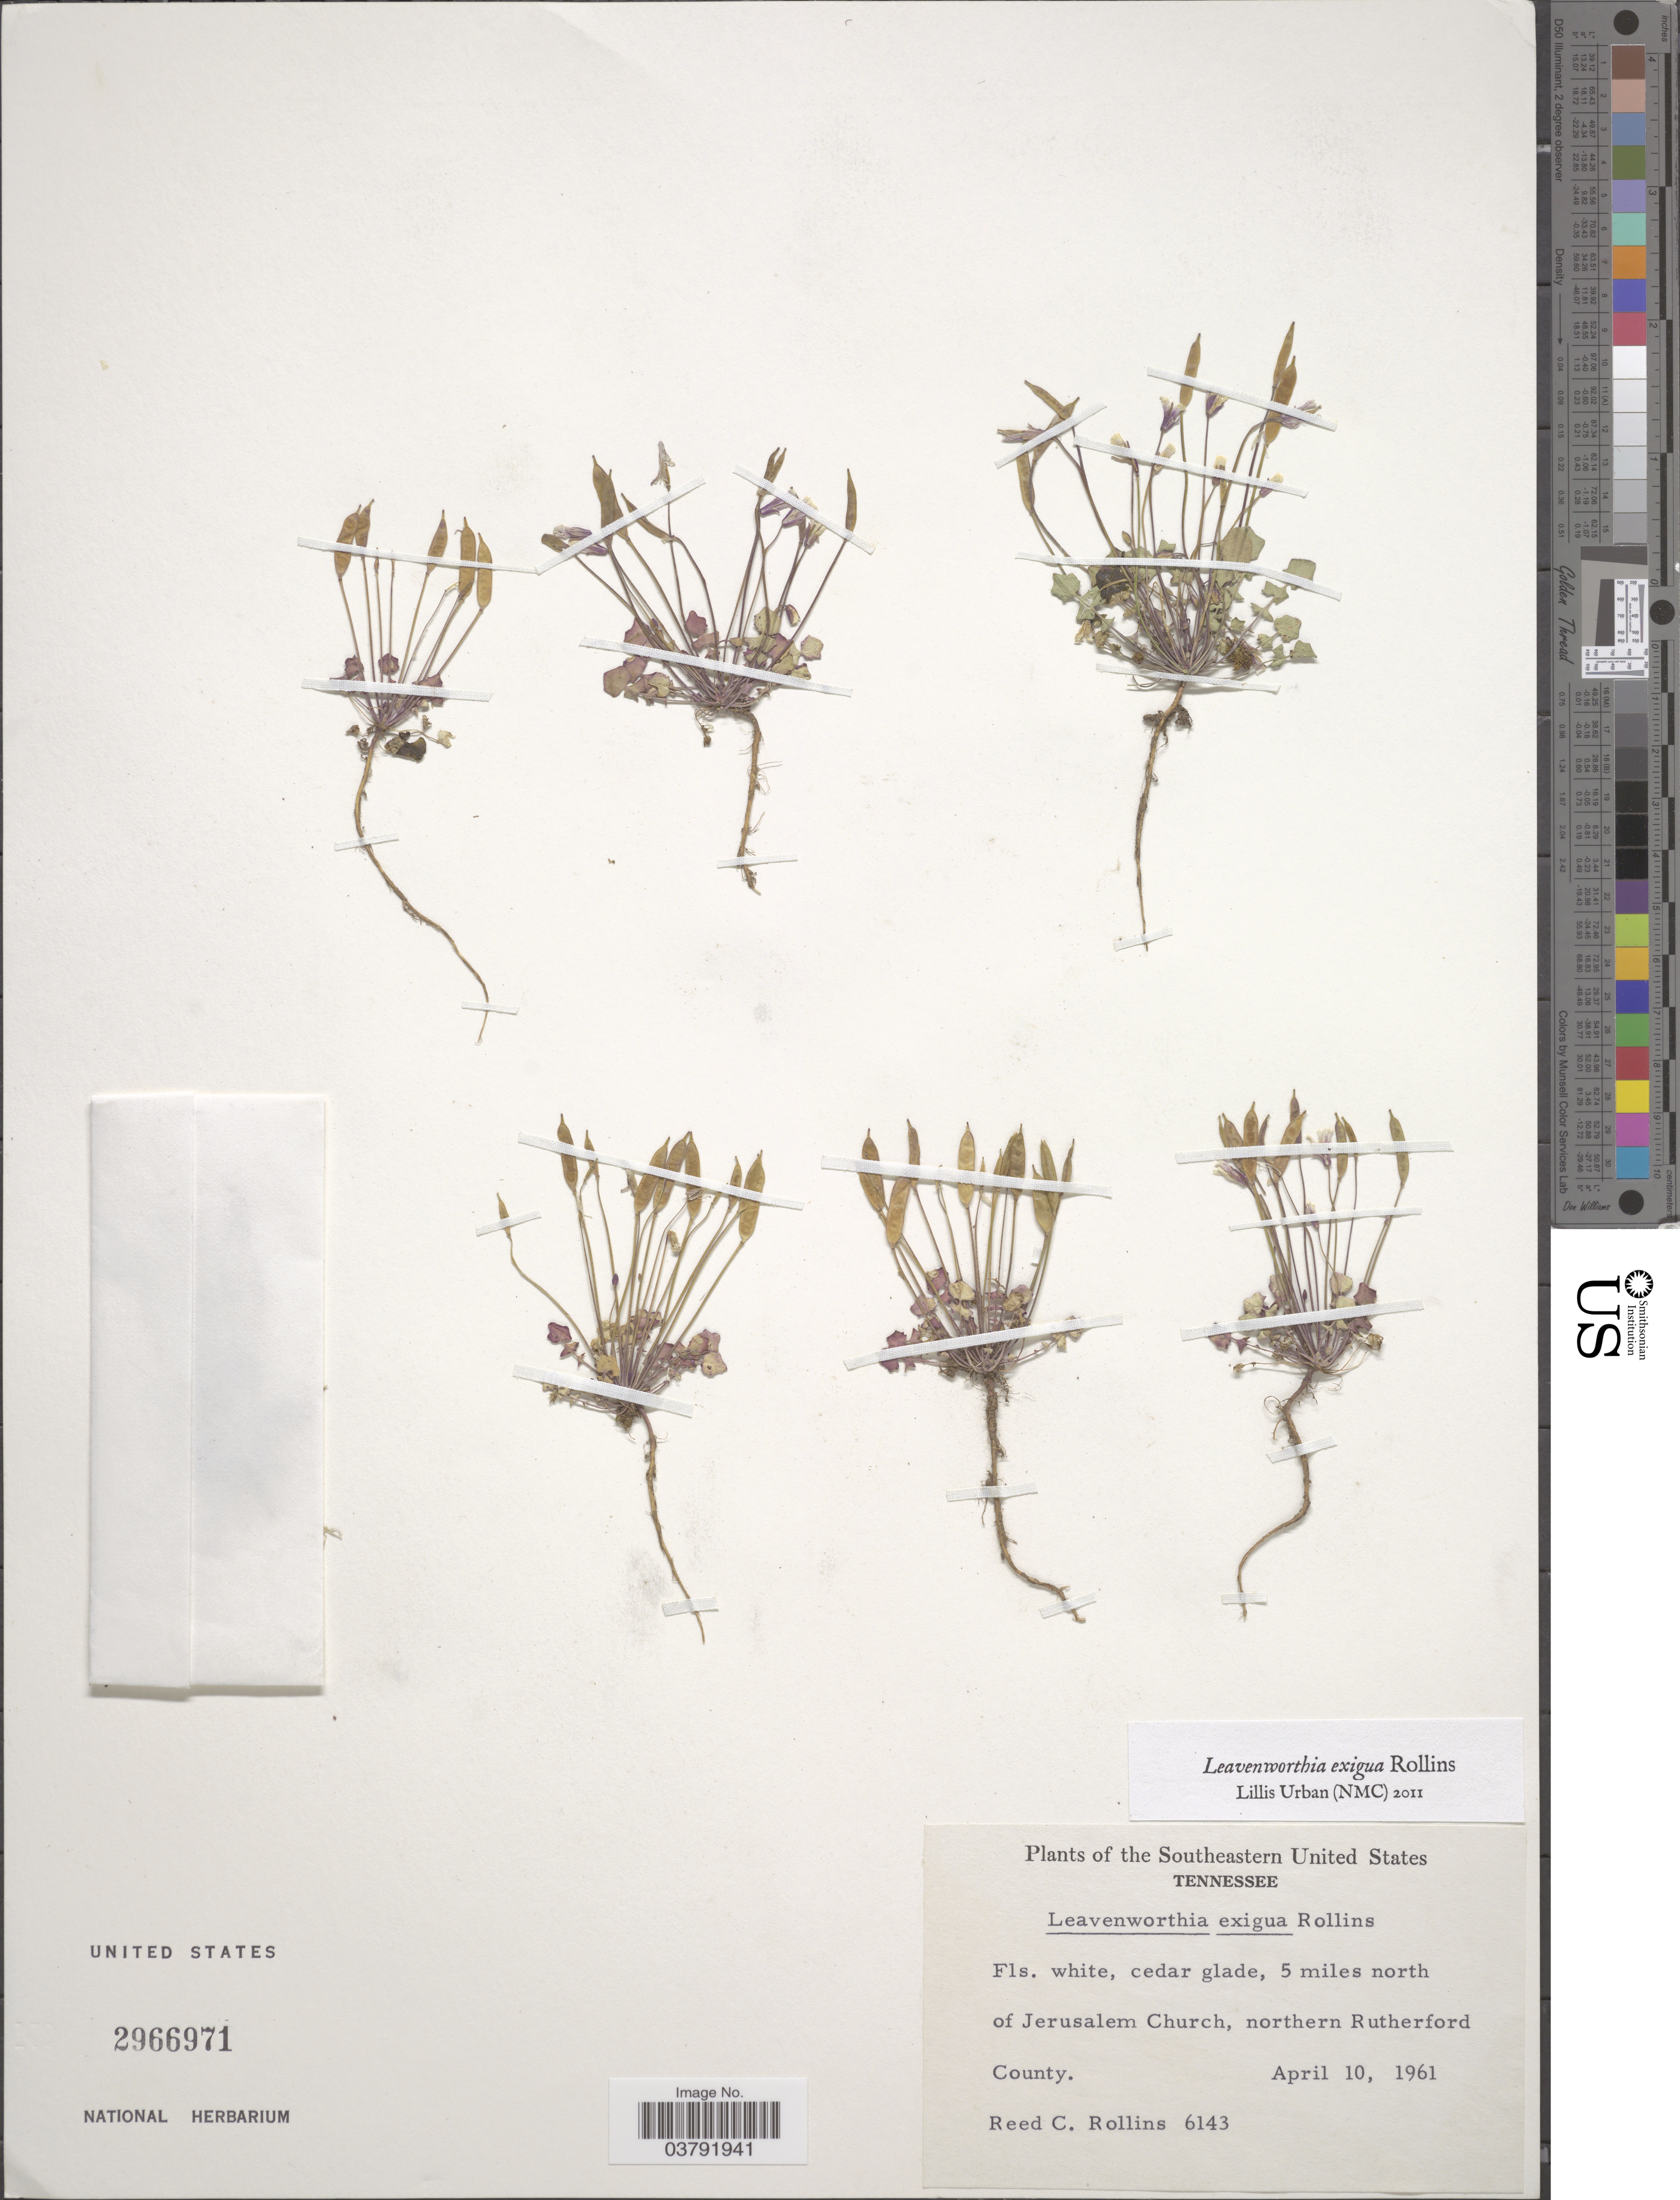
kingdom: Plantae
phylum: Tracheophyta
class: Magnoliopsida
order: Brassicales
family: Brassicaceae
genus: Leavenworthia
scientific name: Leavenworthia exigua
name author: Rollins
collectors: R. C. Rollins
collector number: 6143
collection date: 1961-04-10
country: United States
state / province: Tennessee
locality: Southeastern United States. 5 miles north of Jerusalem Church, northern Rutherford County.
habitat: cedar glade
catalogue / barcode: US 2966971